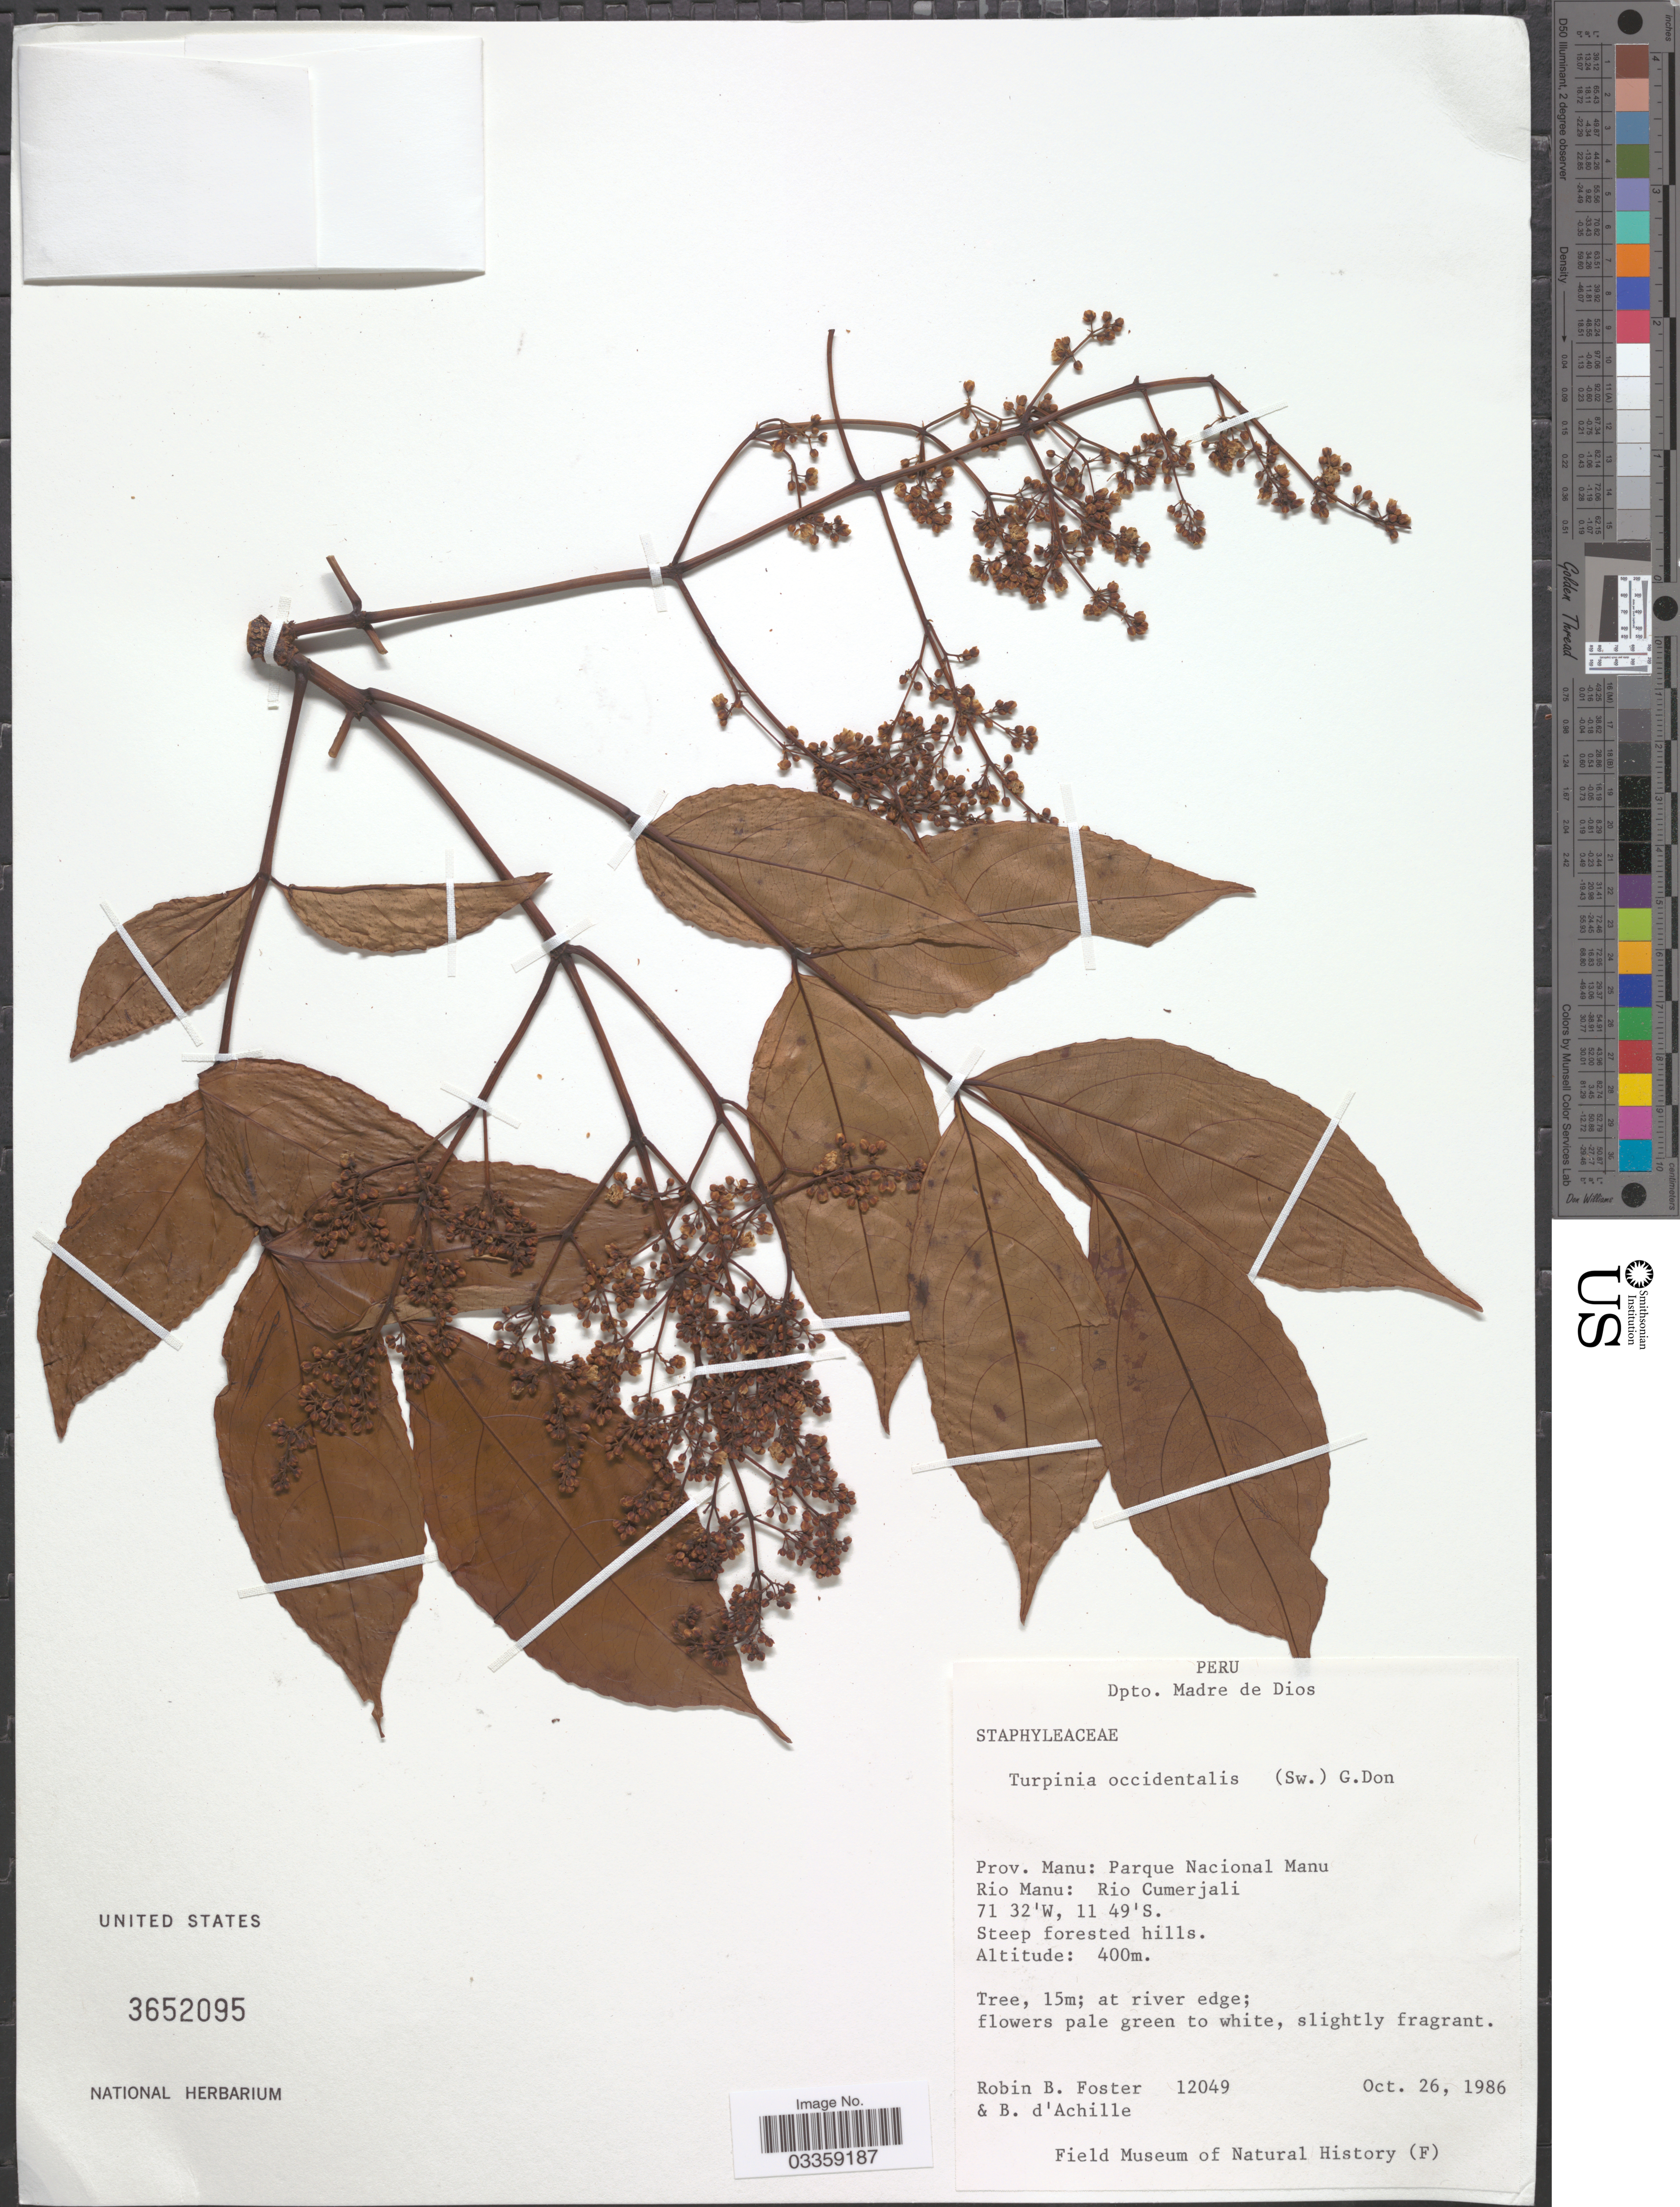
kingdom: Plantae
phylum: Tracheophyta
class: Magnoliopsida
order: Crossosomatales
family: Staphyleaceae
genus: Turpinia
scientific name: Turpinia occidentalis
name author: (Sw.) G. Don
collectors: R. B. Foster & B. d'Achille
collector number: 12049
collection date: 1986-10-26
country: Peru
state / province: Madre de Dios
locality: Dpto. Madre de Dios, Prov. Manu: Parque Nacional Manu, Rio Manu: Rio Cumerjali.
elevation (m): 400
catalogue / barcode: US 3652095